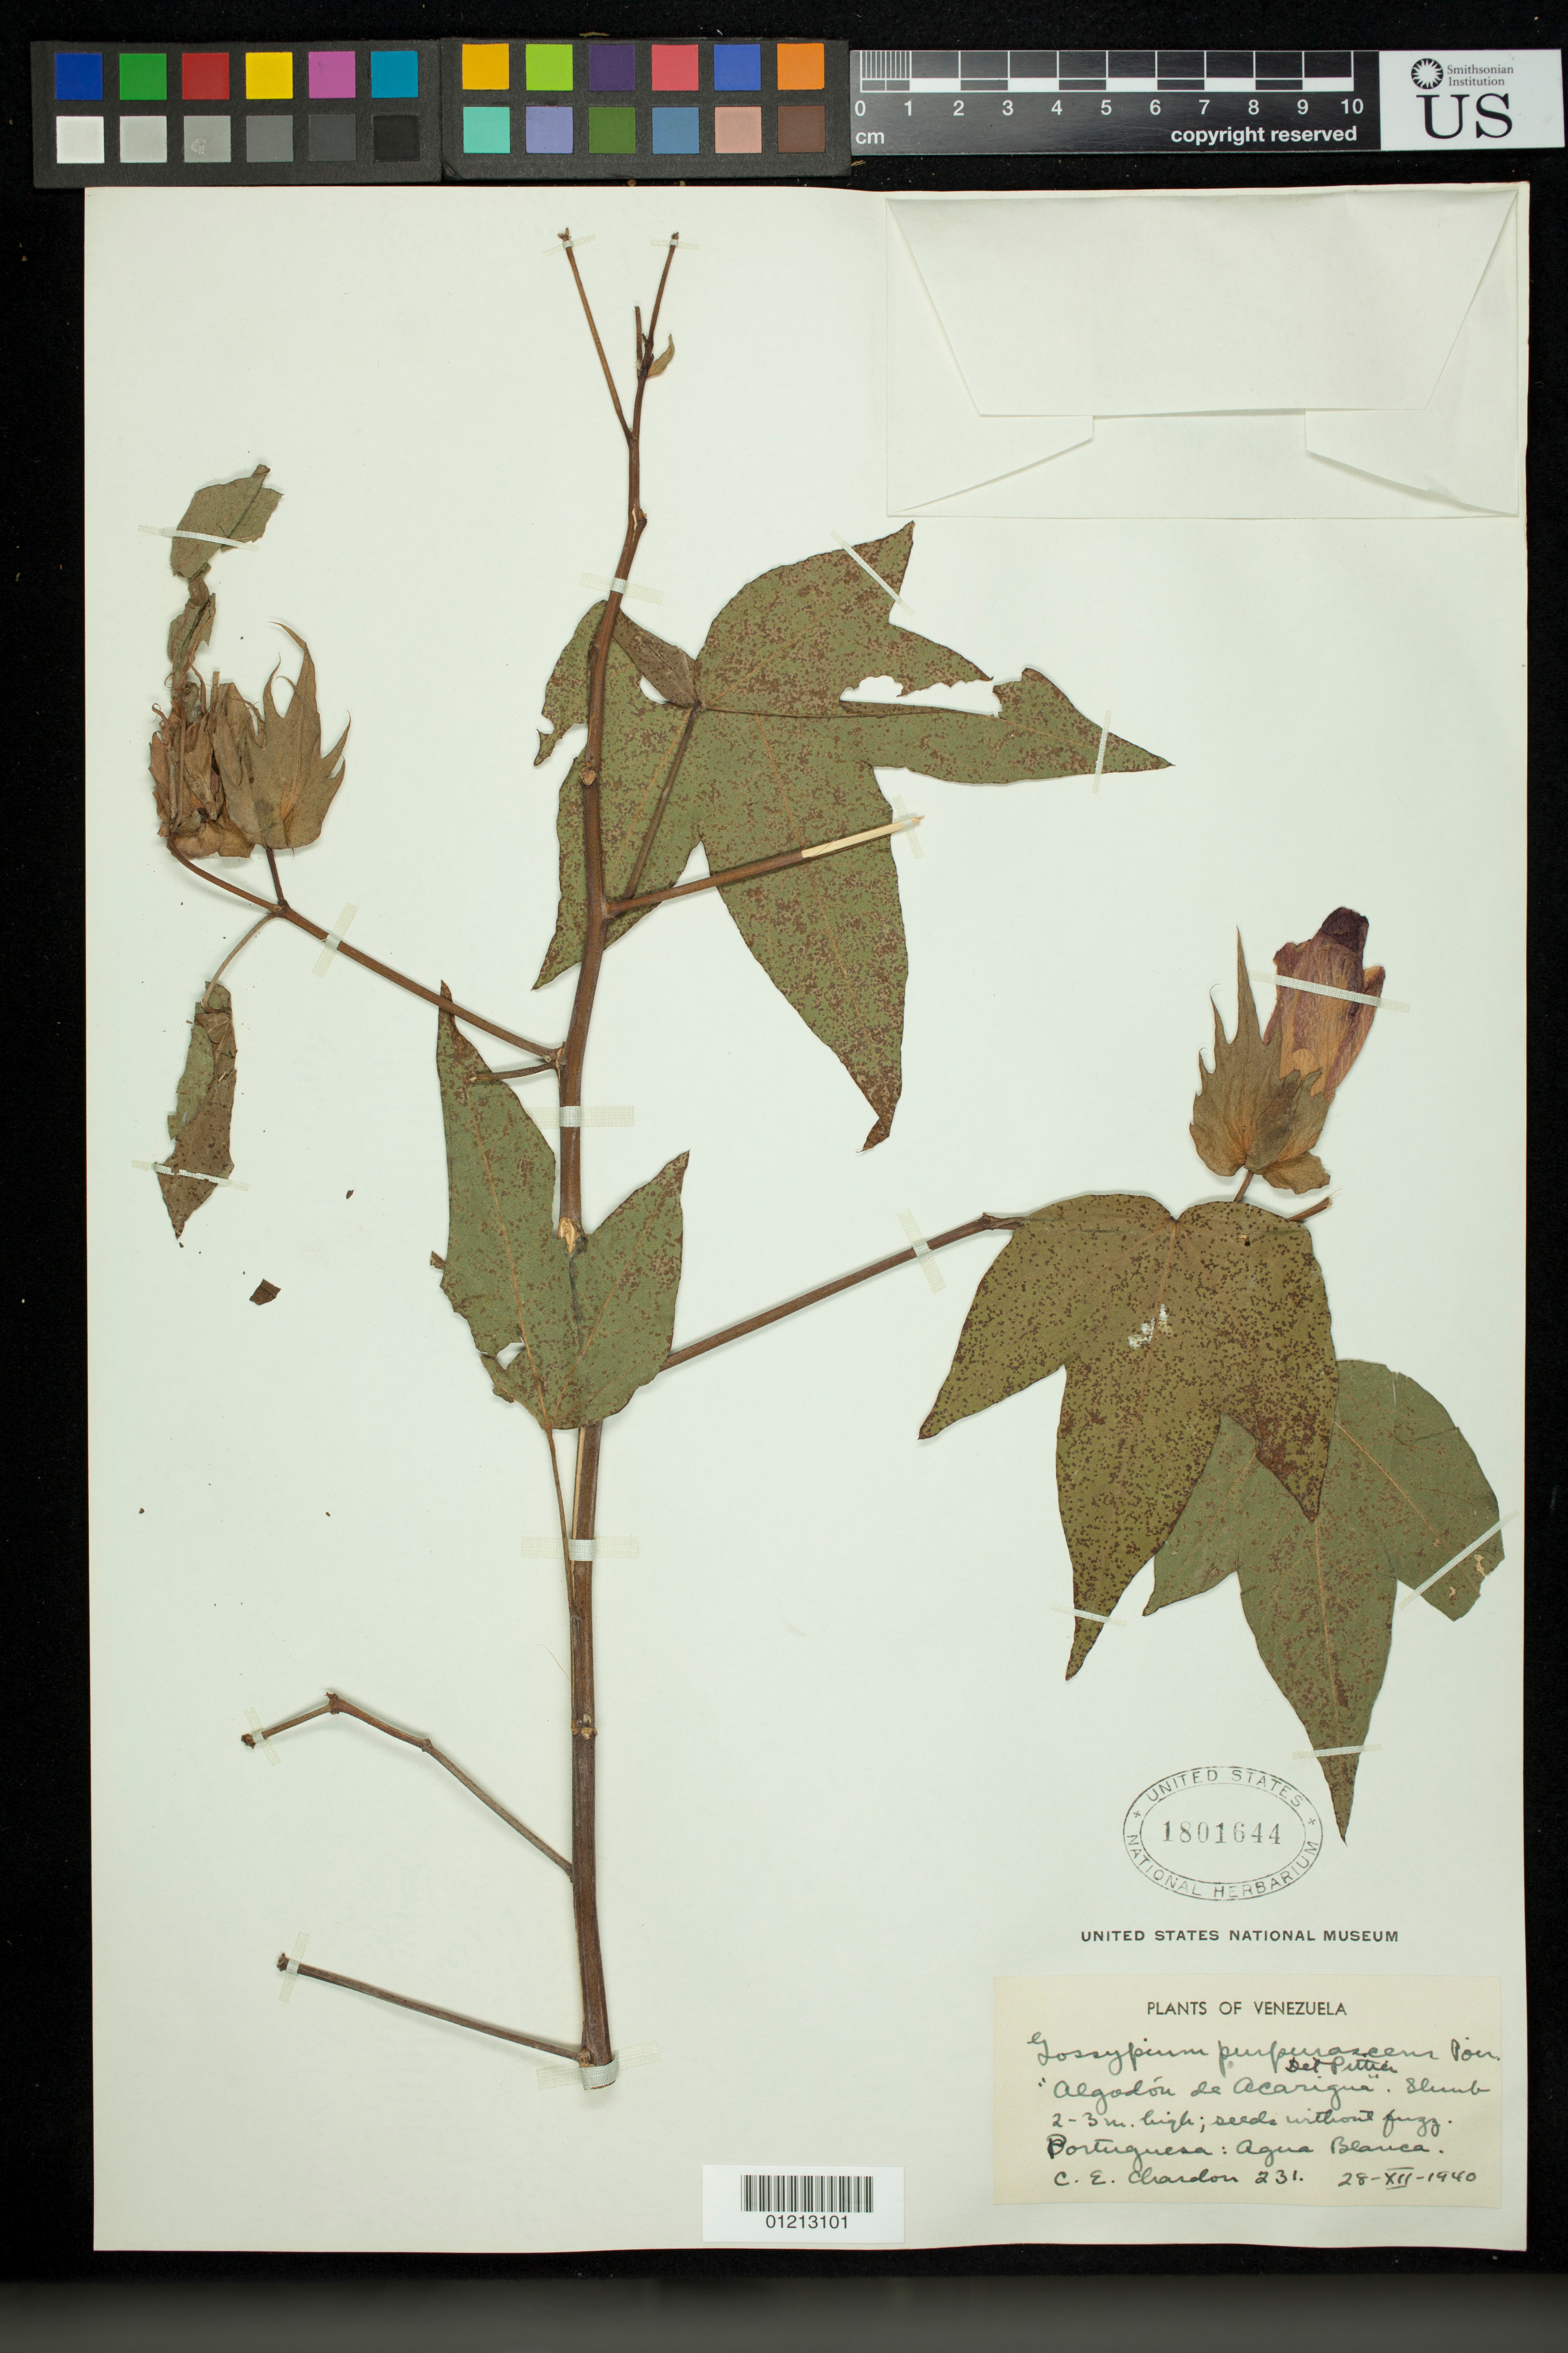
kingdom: Plantae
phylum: Tracheophyta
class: Magnoliopsida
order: Malvales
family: Malvaceae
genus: Gossypium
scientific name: Gossypium purpurascens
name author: Poir.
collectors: C. E. Chardón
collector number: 231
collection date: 1940-12-28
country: Venezuela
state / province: Portuguesa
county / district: Agua Blanca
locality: Agua Blanca.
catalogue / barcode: US 1801644